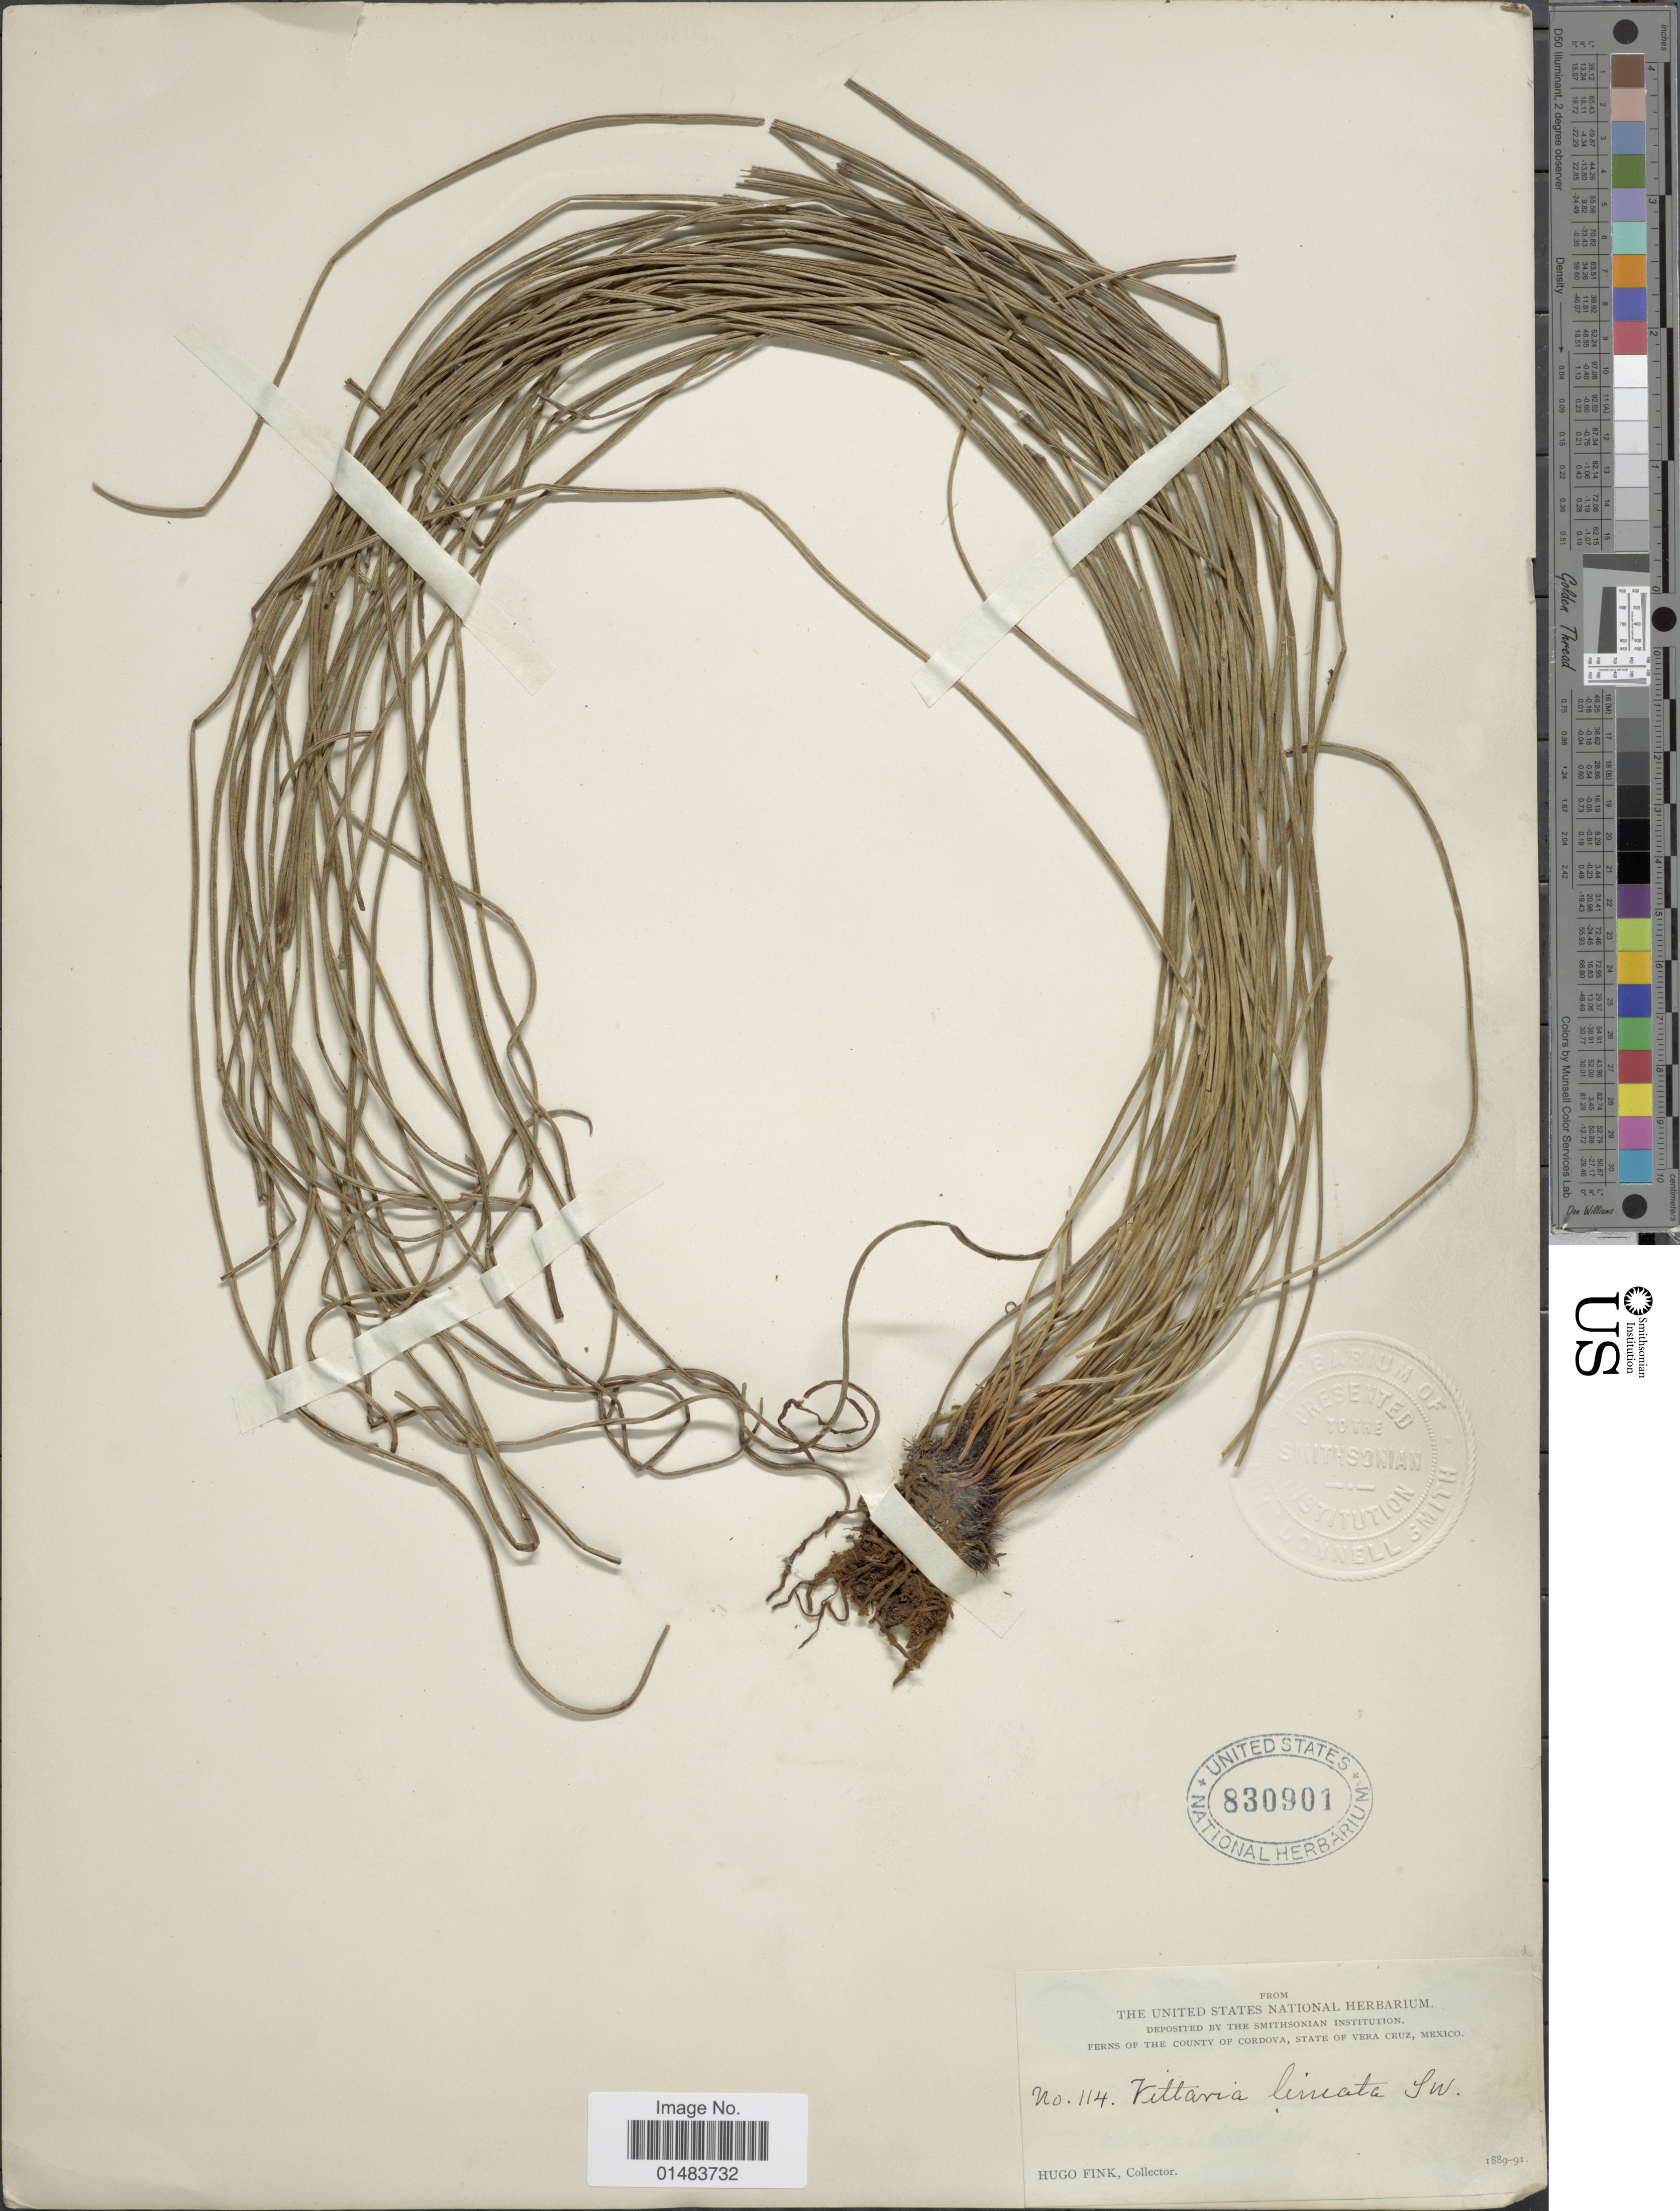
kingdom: Plantae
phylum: Tracheophyta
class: Polypodiopsida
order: Polypodiales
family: Pteridaceae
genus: Vittaria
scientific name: Vittaria lineata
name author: (L.) Sm.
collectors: H. Fink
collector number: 114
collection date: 1889/1891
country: Mexico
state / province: Veracruz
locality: Ferns of the county of Cordova, State of Vera Cruz,Mexico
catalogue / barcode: US 830901